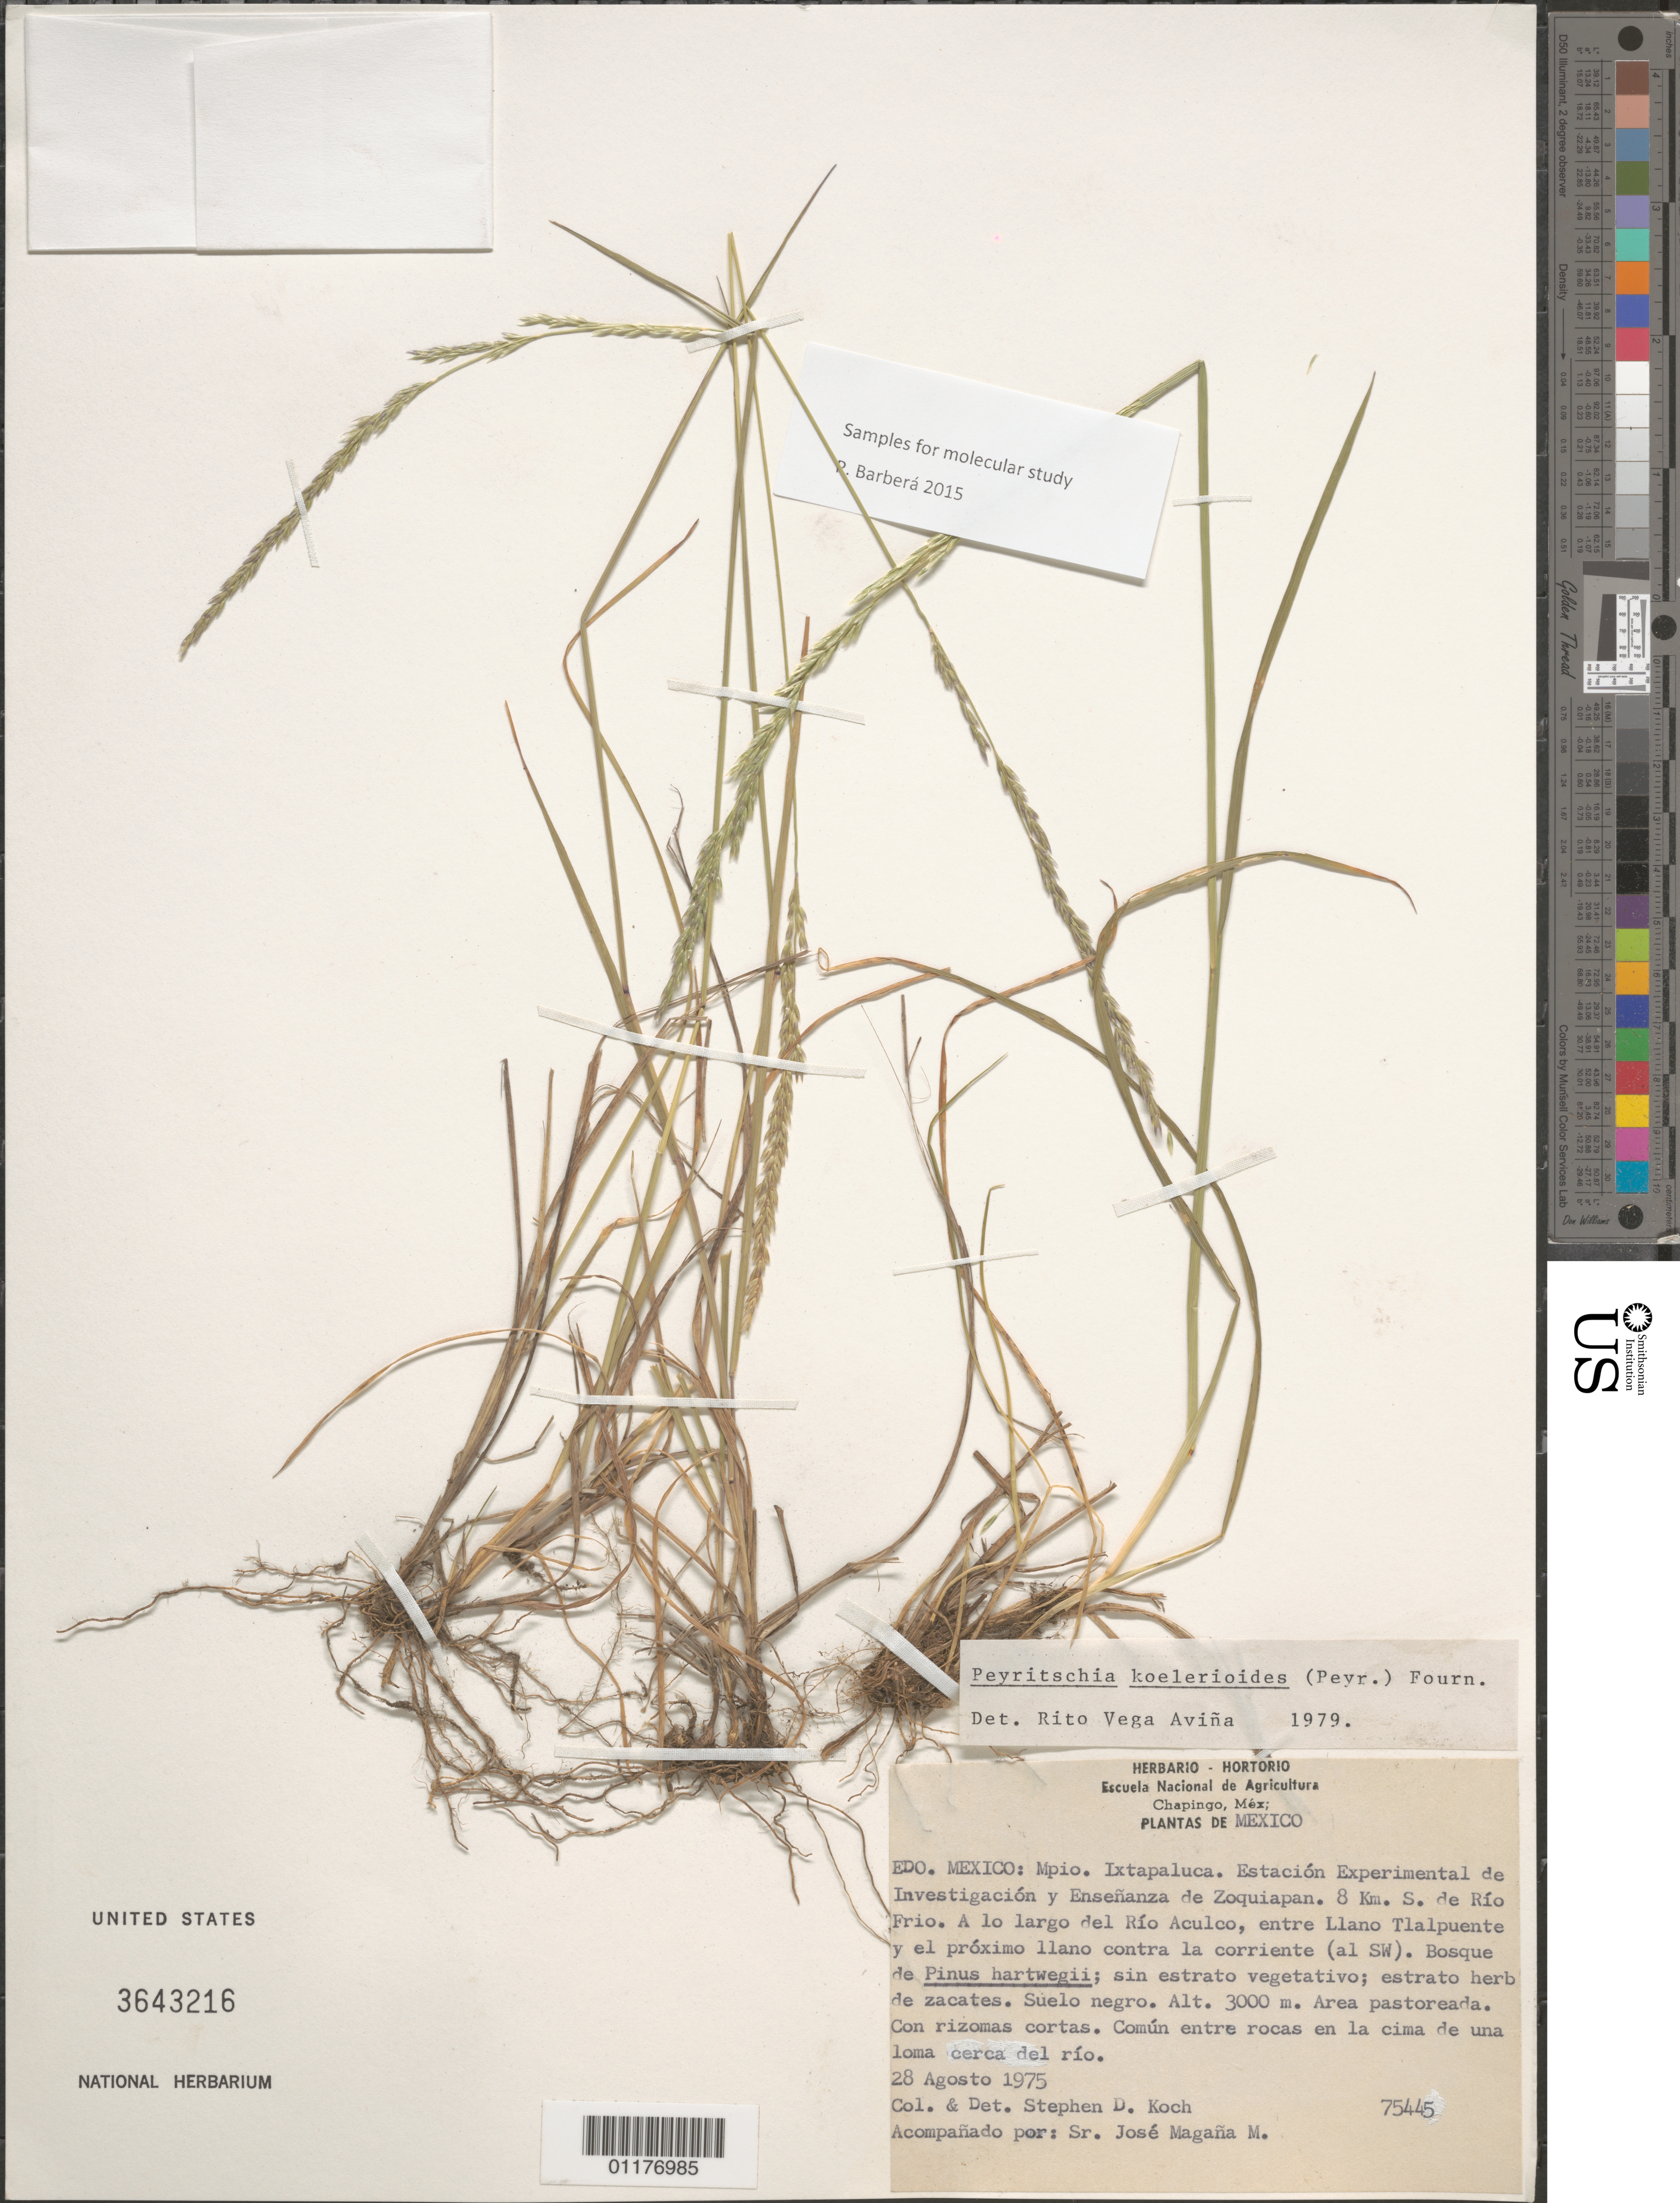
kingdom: Plantae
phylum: Tracheophyta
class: Liliopsida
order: Poales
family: Poaceae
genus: Peyritschia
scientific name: Peyritschia koelerioides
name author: (Peyr.) E. Fourn.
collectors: S. D. Koch & J. L. Magaña M.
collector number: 75445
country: Mexico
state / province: México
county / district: Ixtapaluca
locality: Estacion Experimental de Investigacion and Ensennza de Zoquiapan, S of Rio Frio.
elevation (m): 3240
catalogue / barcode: US 3643216